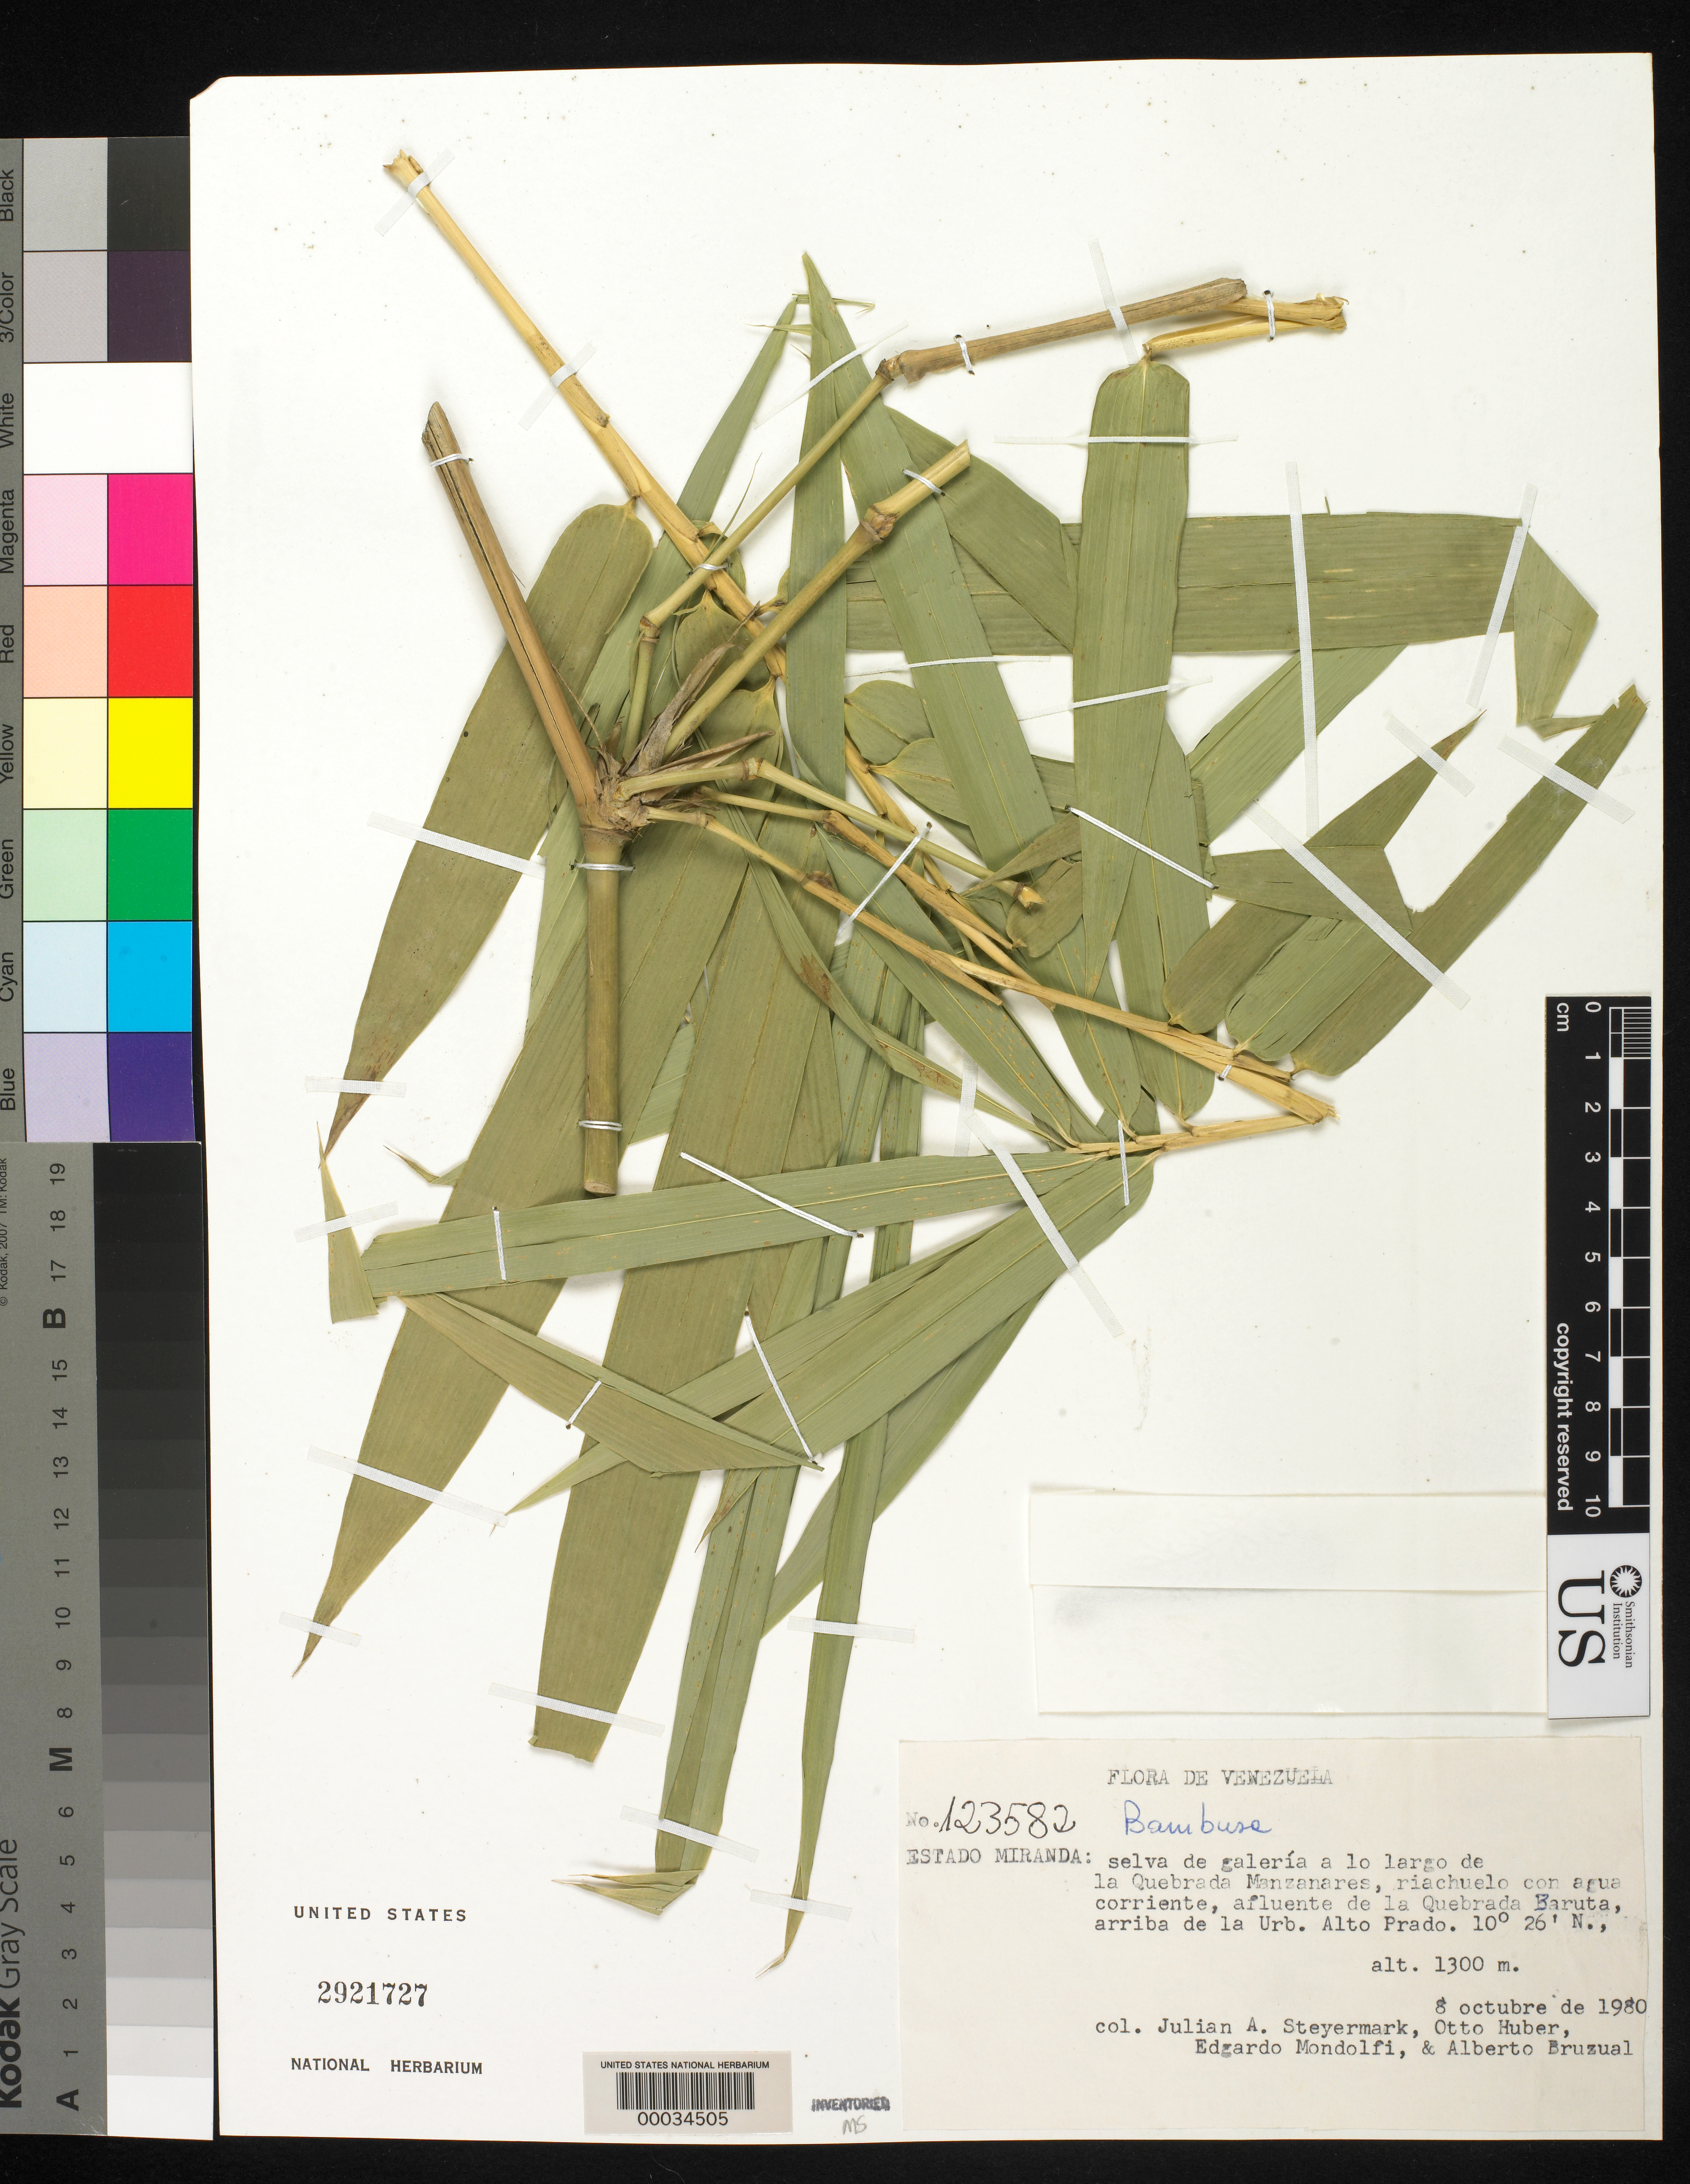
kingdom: Plantae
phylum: Tracheophyta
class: Liliopsida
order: Poales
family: Poaceae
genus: Bambusa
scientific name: Bambusa sp.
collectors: J. Steyermark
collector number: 123582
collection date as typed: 08 Oct 1980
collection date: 1980-10-08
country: Venezuela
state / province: Miranda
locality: Quebrada Manzanares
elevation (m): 1300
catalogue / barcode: US 2921727